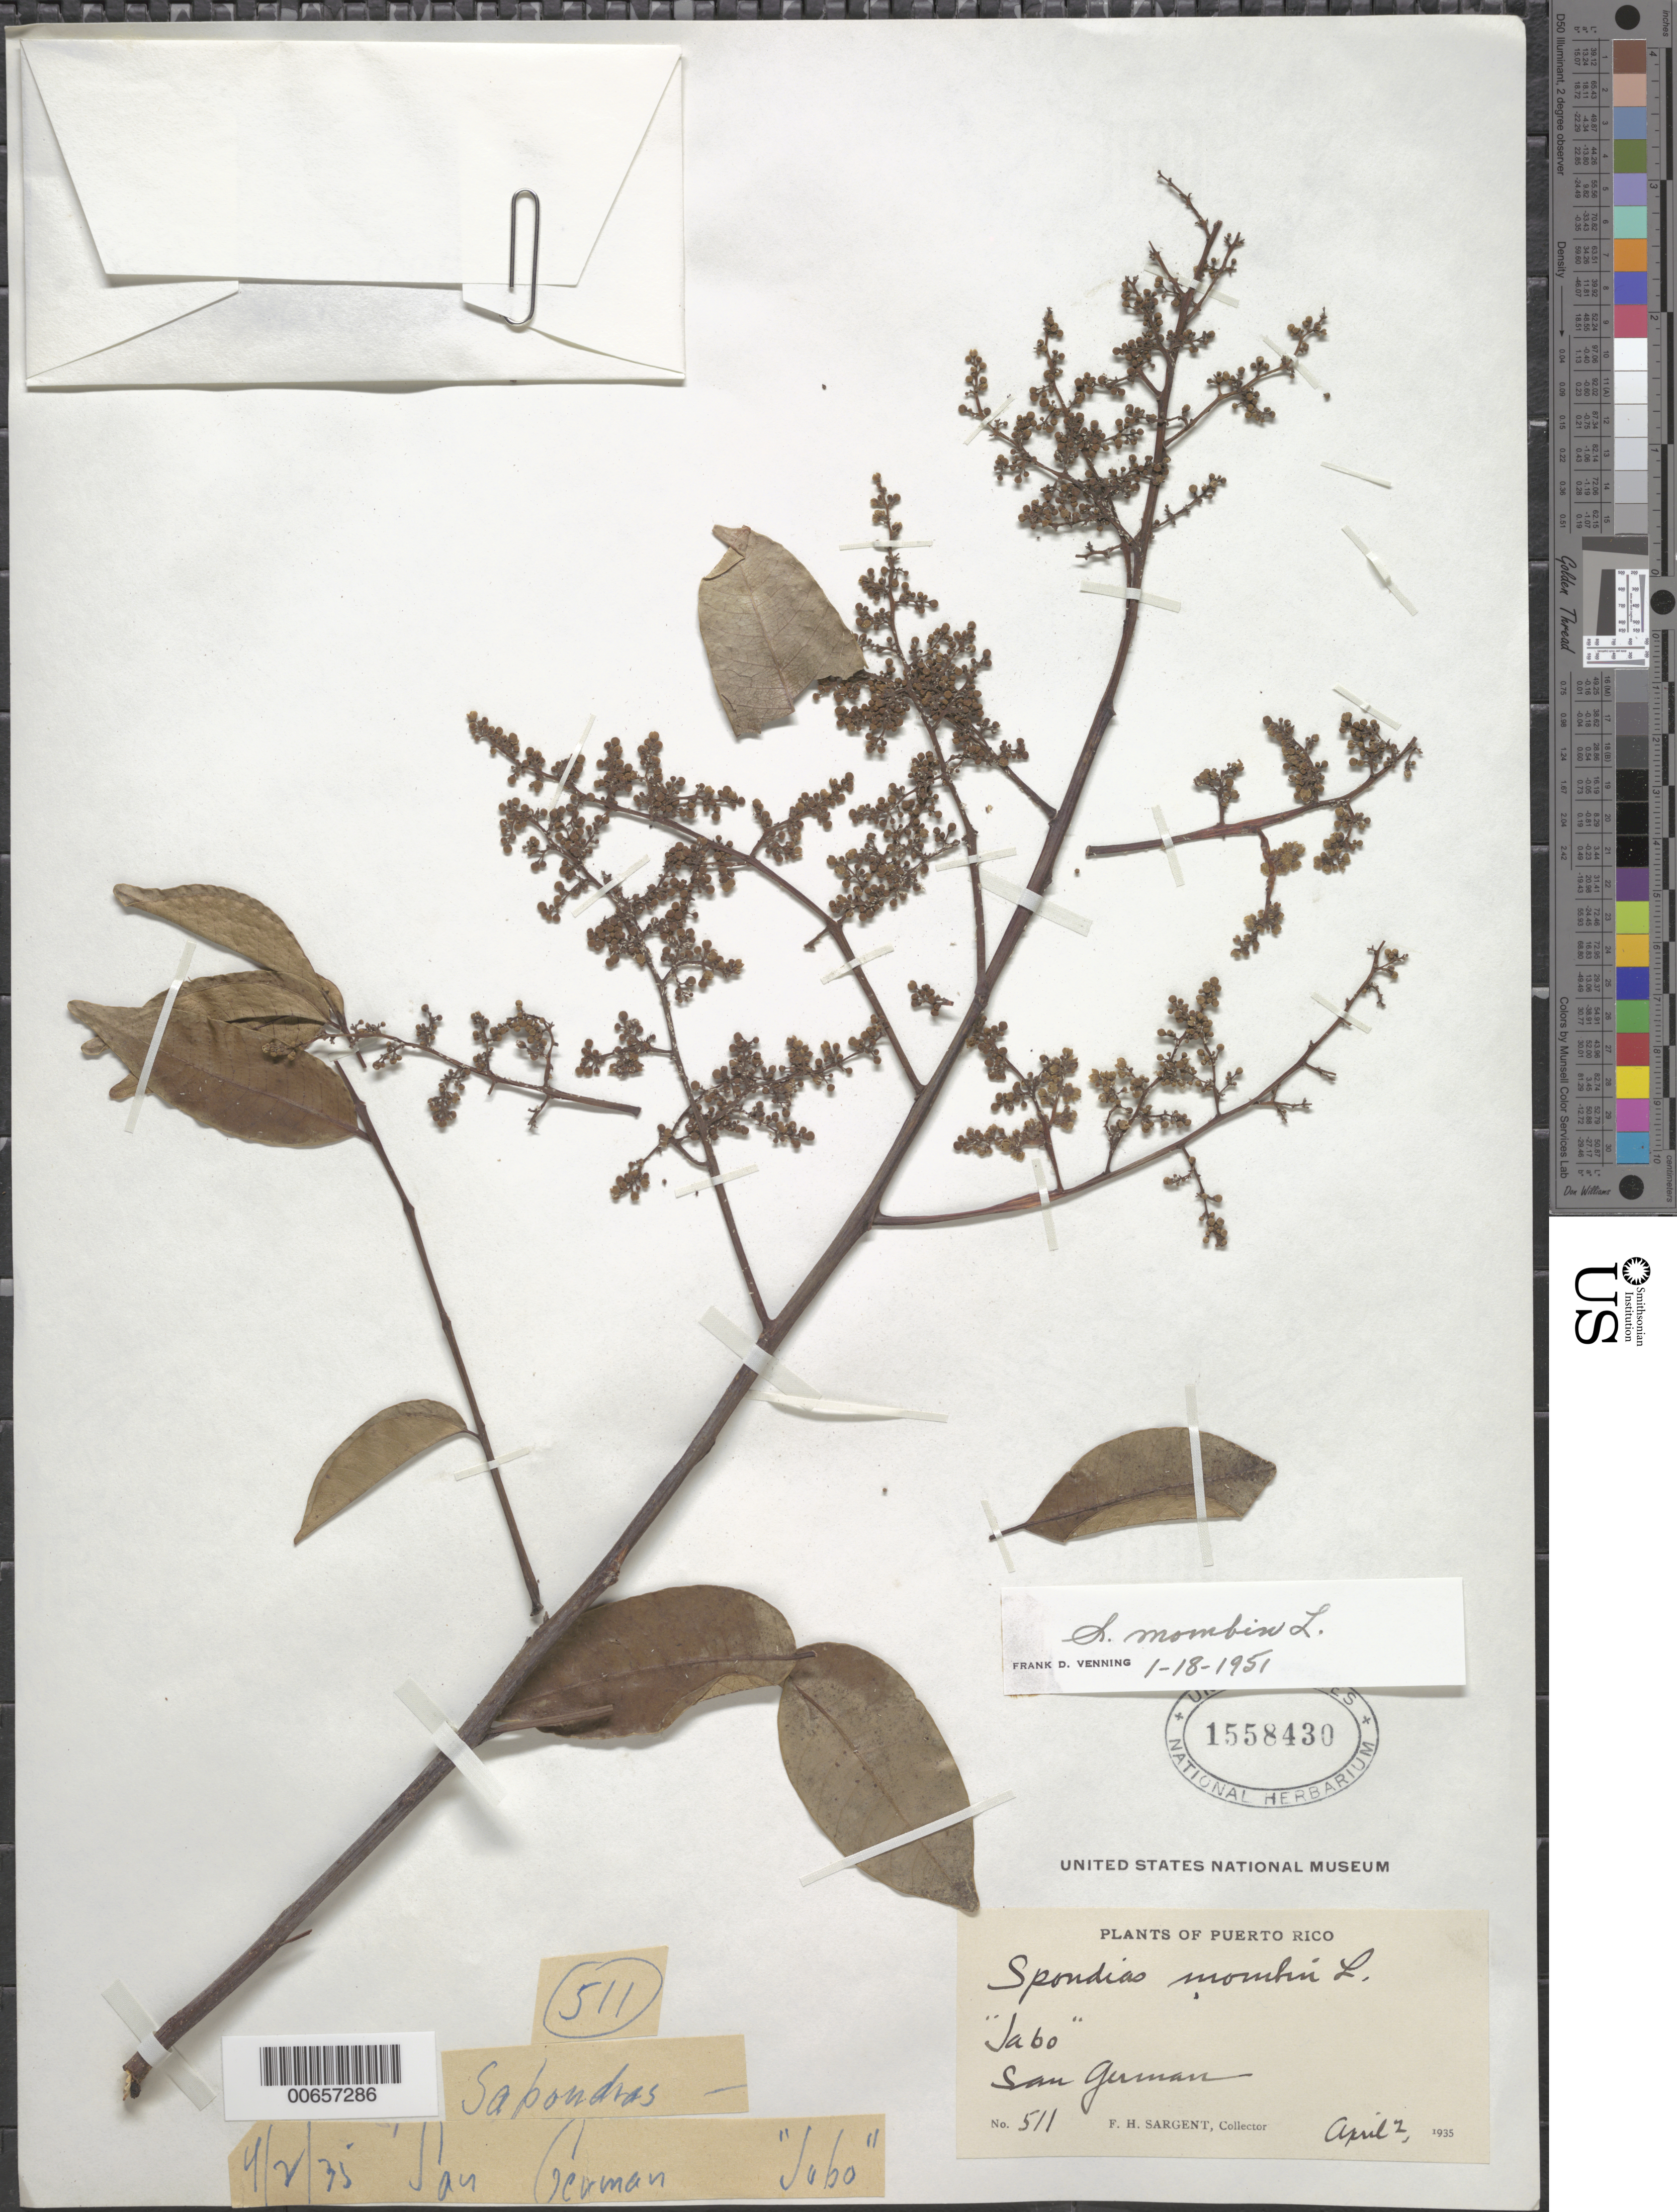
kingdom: Plantae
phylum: Tracheophyta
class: Magnoliopsida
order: Sapindales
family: Anacardiaceae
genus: Spondias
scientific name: Spondias mombin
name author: L.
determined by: Venning, F. D.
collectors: F. H. Sargent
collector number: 511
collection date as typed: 02 Apr 1935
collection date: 1935-04-02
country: Puerto Rico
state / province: San Germán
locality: San German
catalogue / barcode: US 1558430